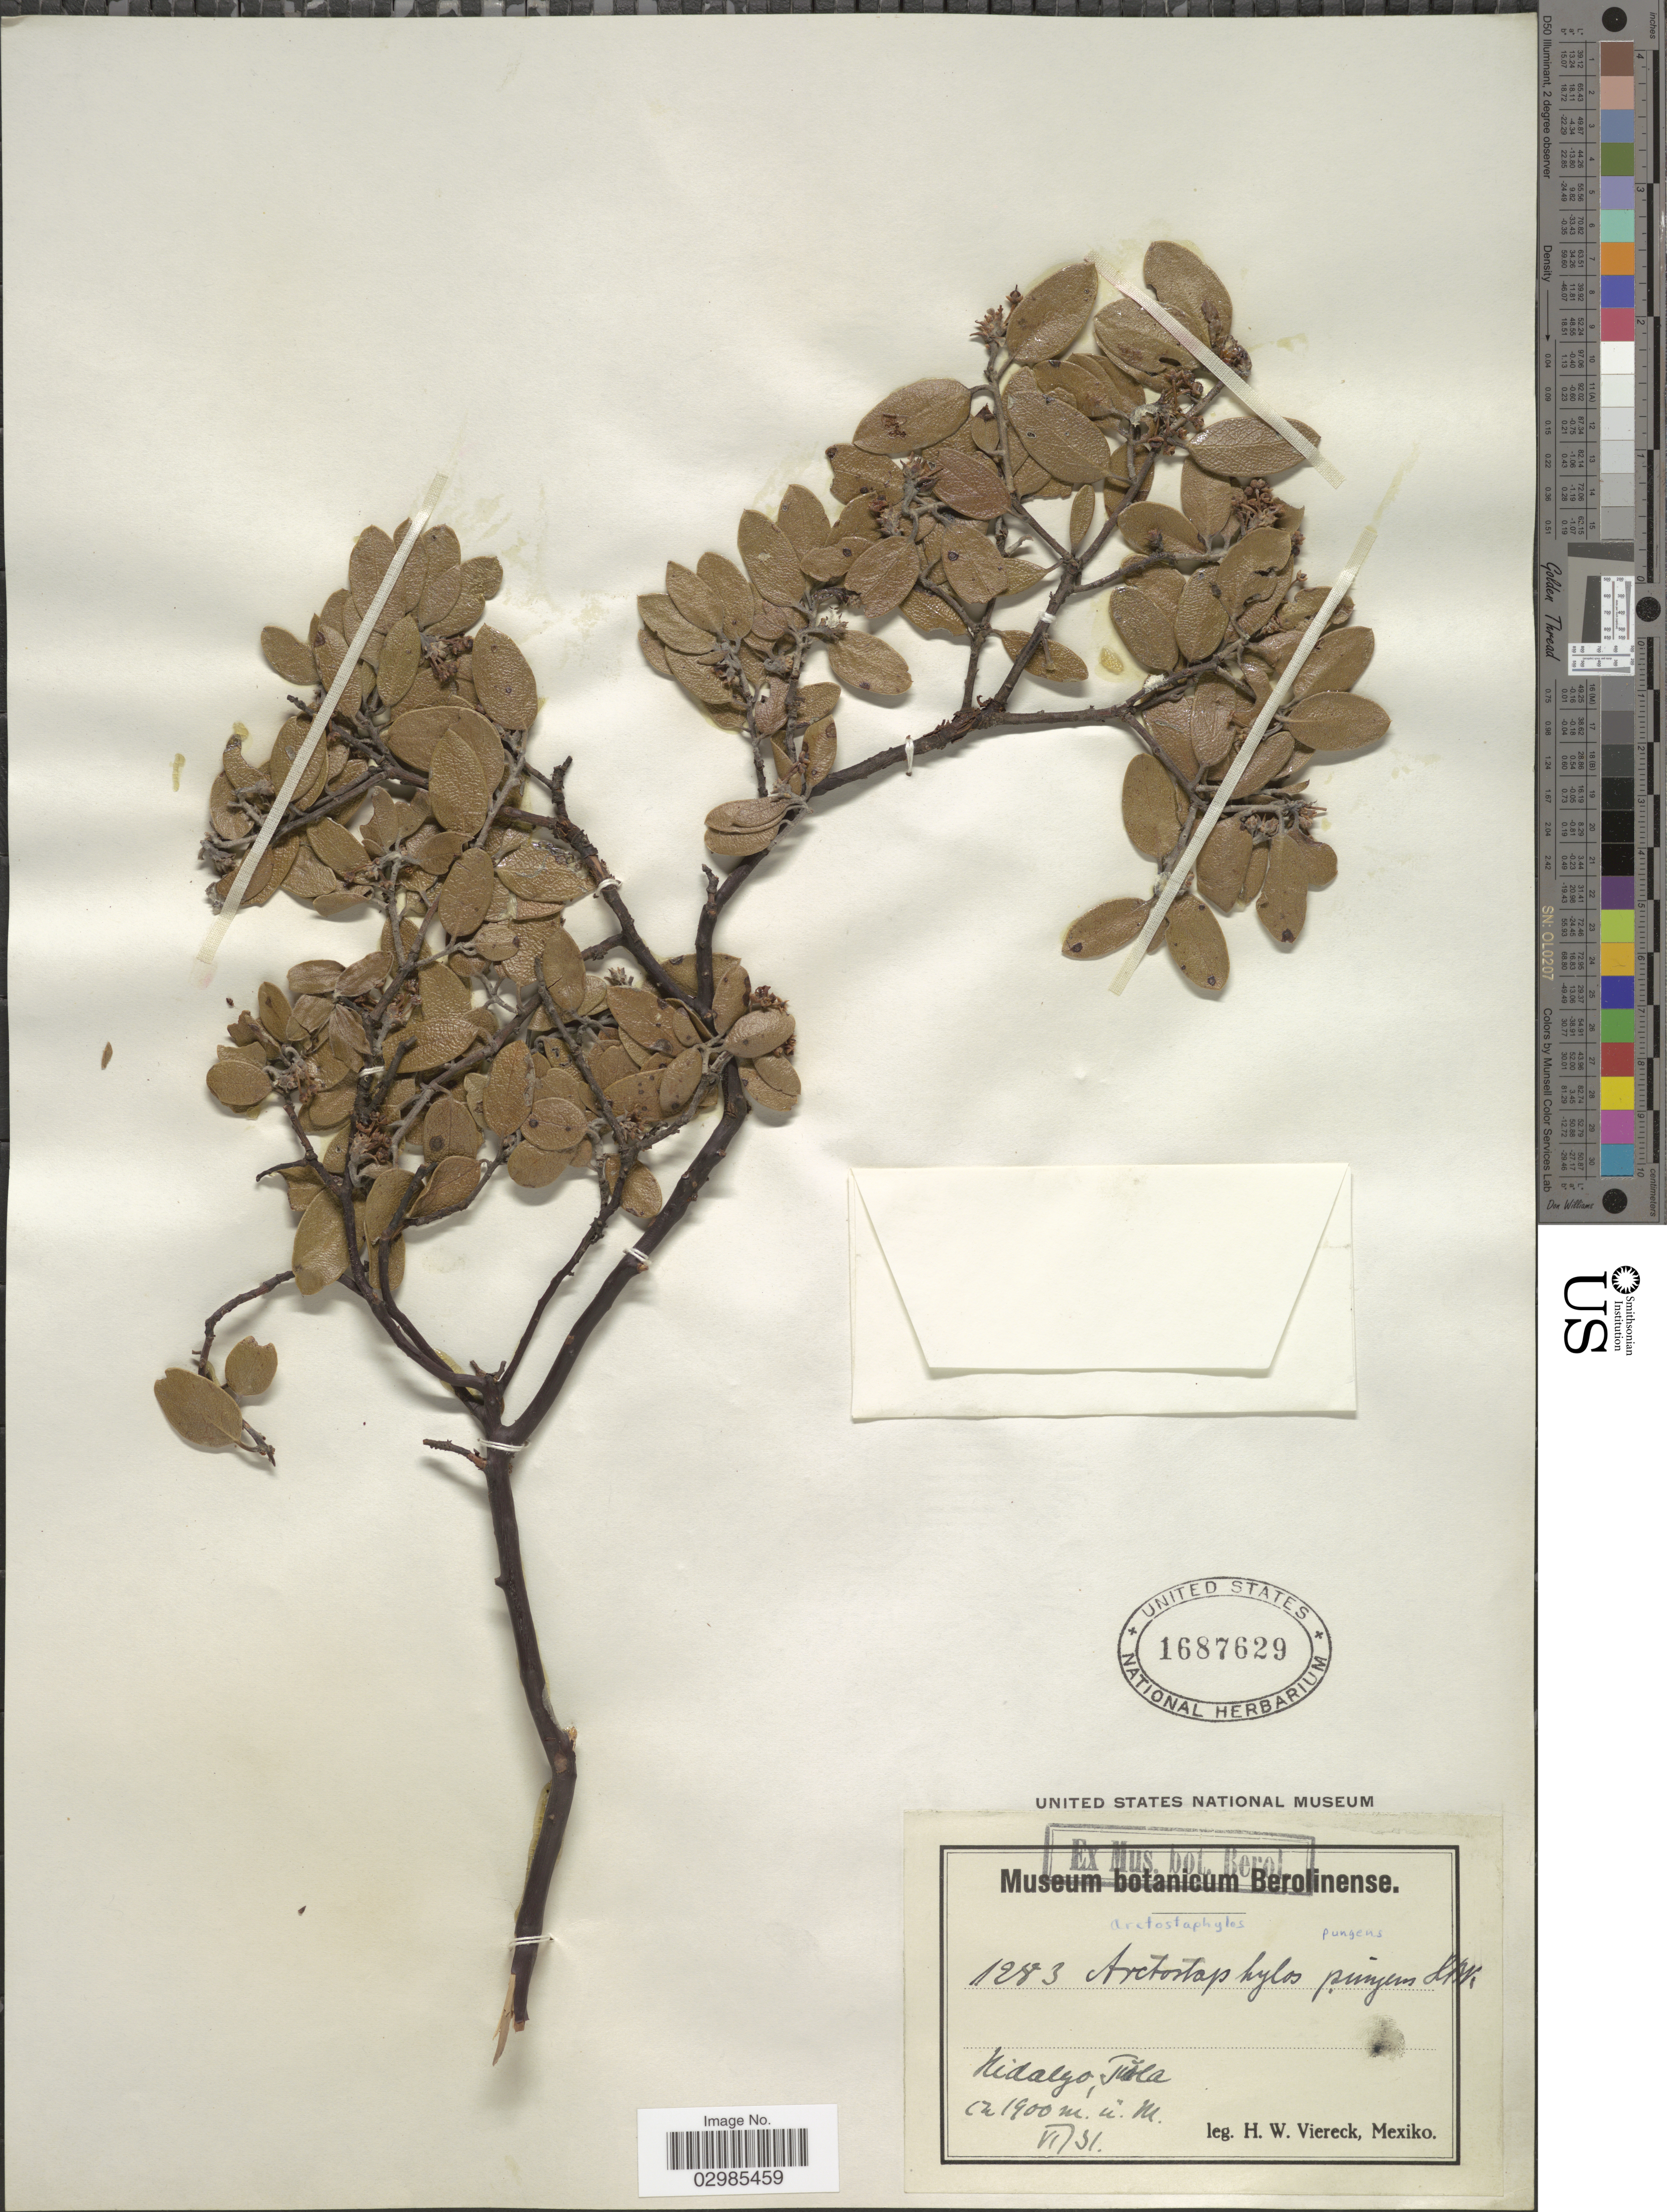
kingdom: Plantae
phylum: Tracheophyta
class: Magnoliopsida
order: Ericales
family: Ericaceae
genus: Arctostaphylos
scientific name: Arctostaphylos pungens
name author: Kunth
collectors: H. W. Viereck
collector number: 1283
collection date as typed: Transcribed d/m/y: /6/31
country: Mexico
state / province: Hidalgo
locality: Hidalgo, Tula.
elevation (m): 1900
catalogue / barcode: US 1687629